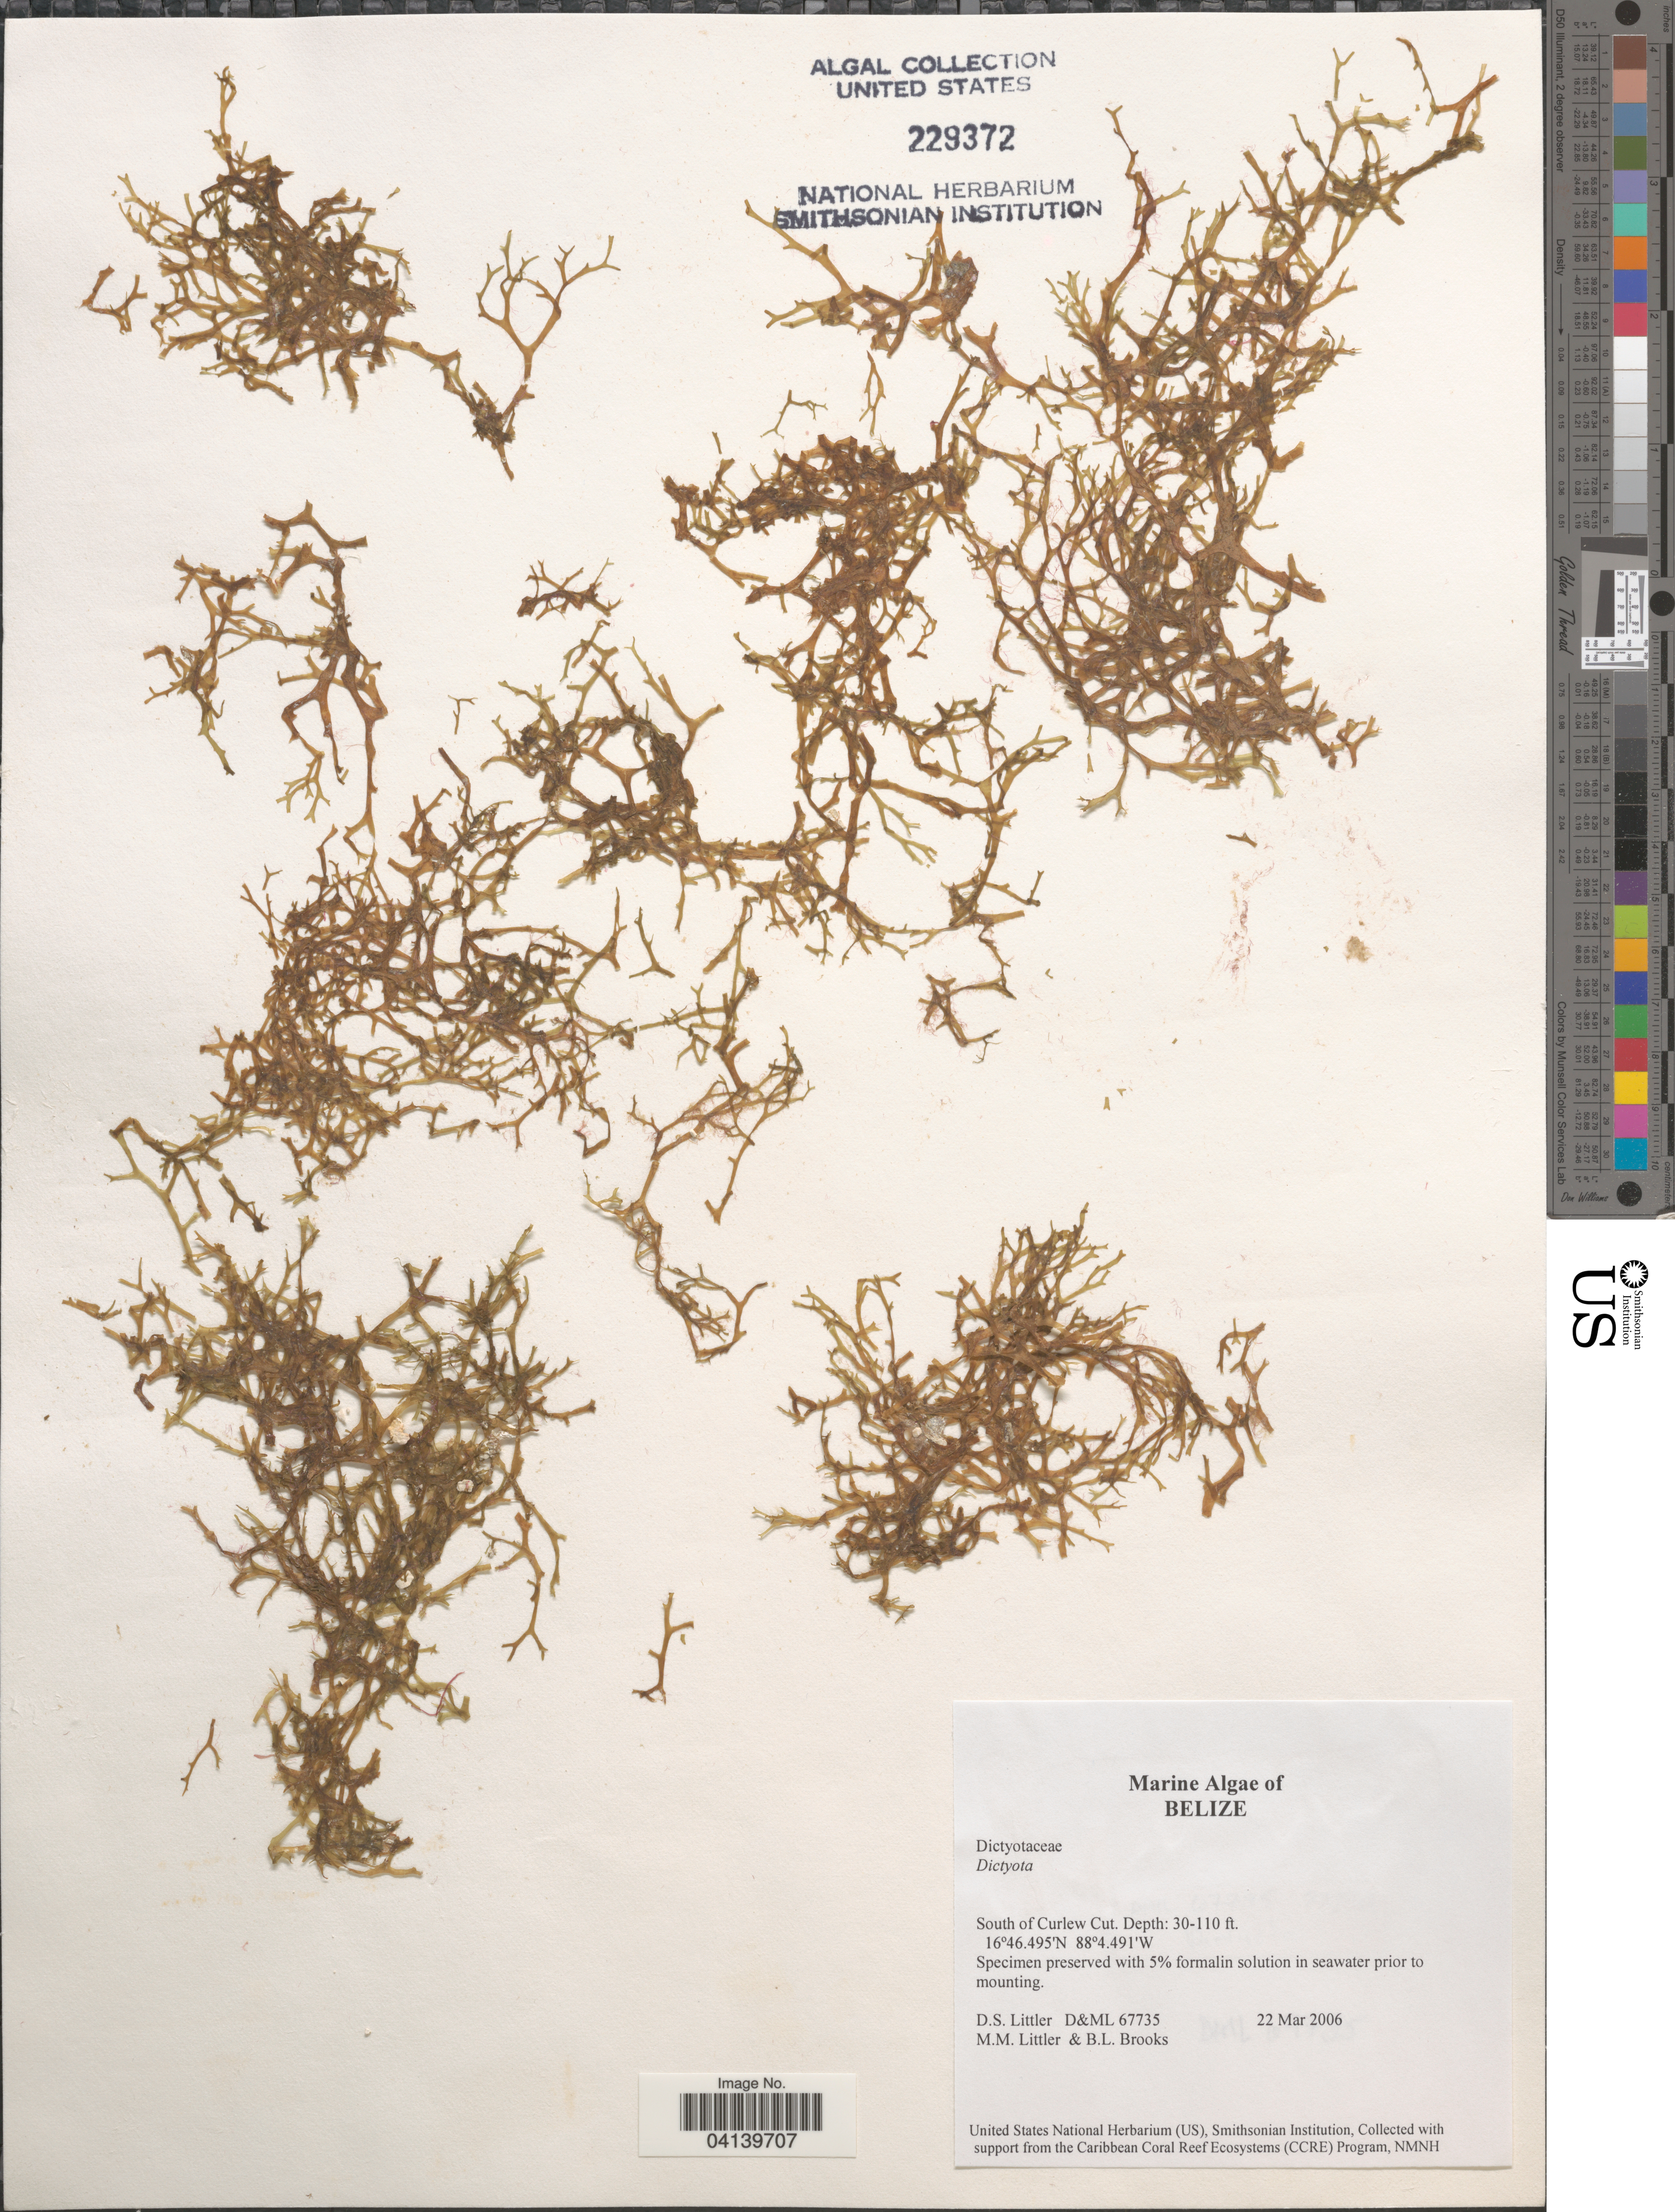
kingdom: Chromista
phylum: Ochrophyta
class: Phaeophyceae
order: Dictyotales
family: Dictyotaceae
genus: Dictyota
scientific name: Dictyota sp.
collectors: D. S. Littler & B. Brooks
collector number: D&ML 67735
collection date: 2006-03-22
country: Belize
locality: South of Curlew Cut.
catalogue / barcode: US 229372